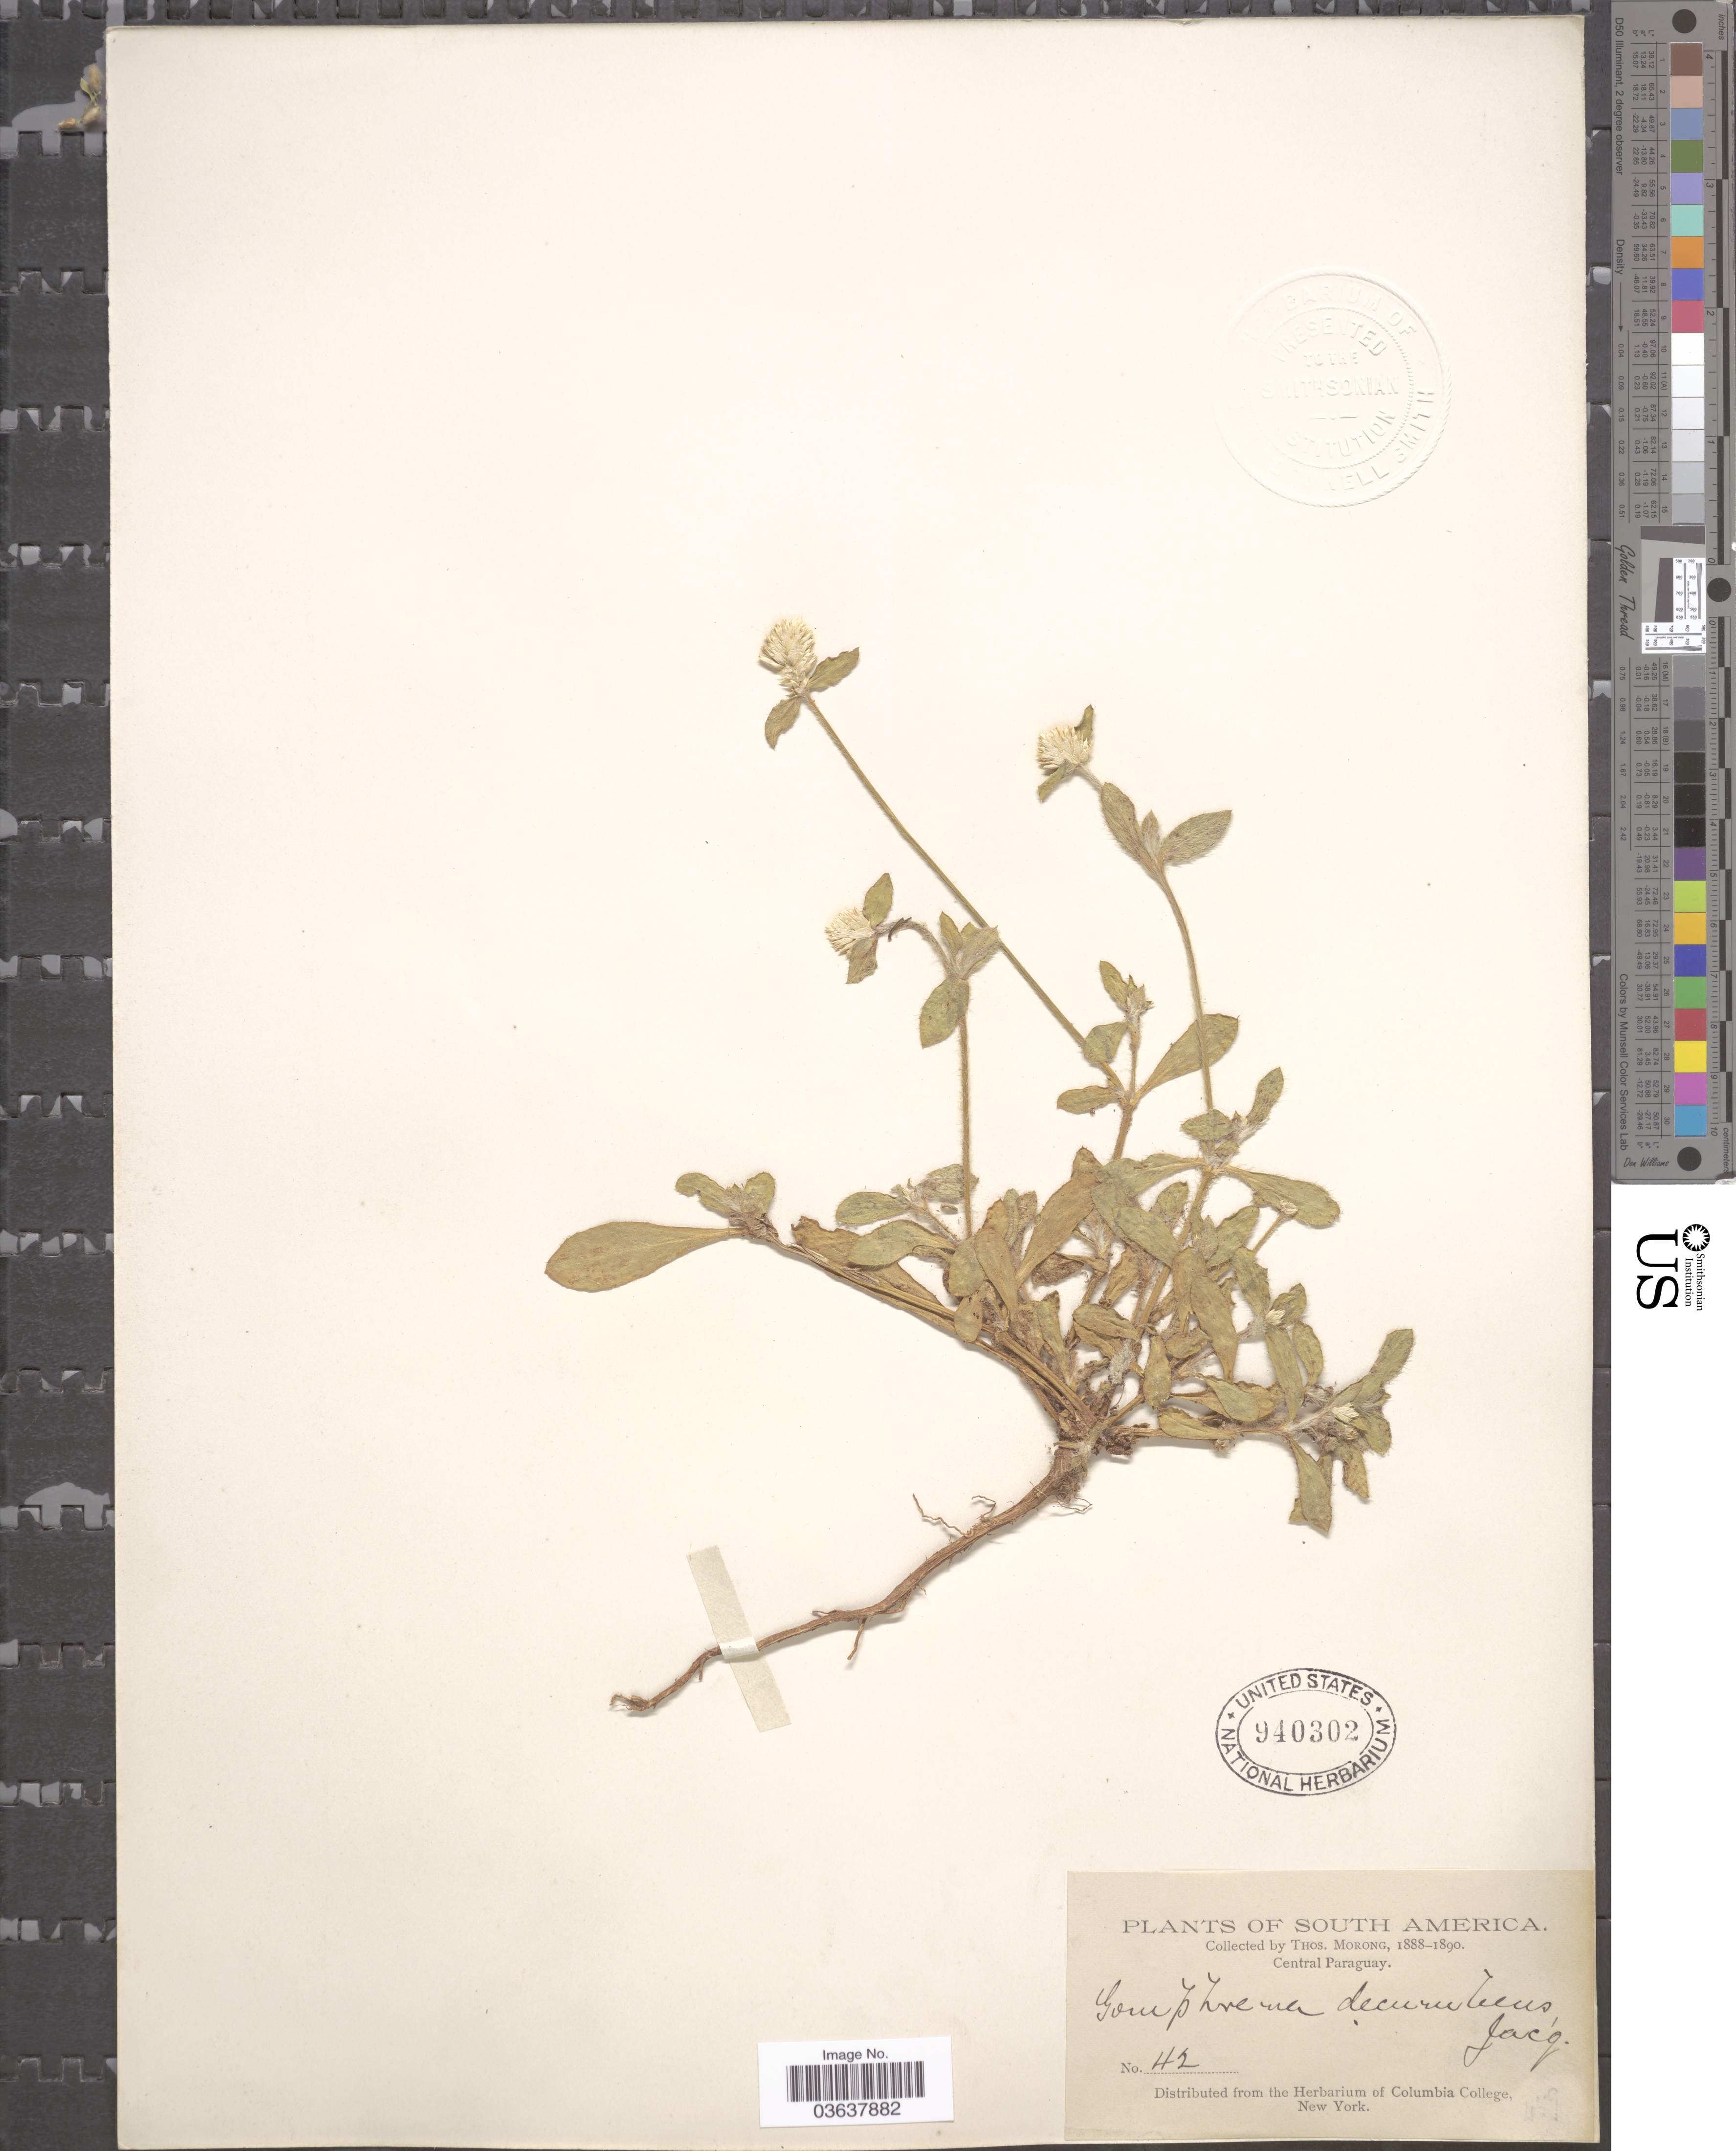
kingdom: Plantae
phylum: Tracheophyta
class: Magnoliopsida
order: Caryophyllales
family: Amaranthaceae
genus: Gomphrena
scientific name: Gomphrena decumbens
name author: Jacq.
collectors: ex herb. T. Morong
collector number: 42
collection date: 1888/1890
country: Paraguay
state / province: Central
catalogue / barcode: US 940302